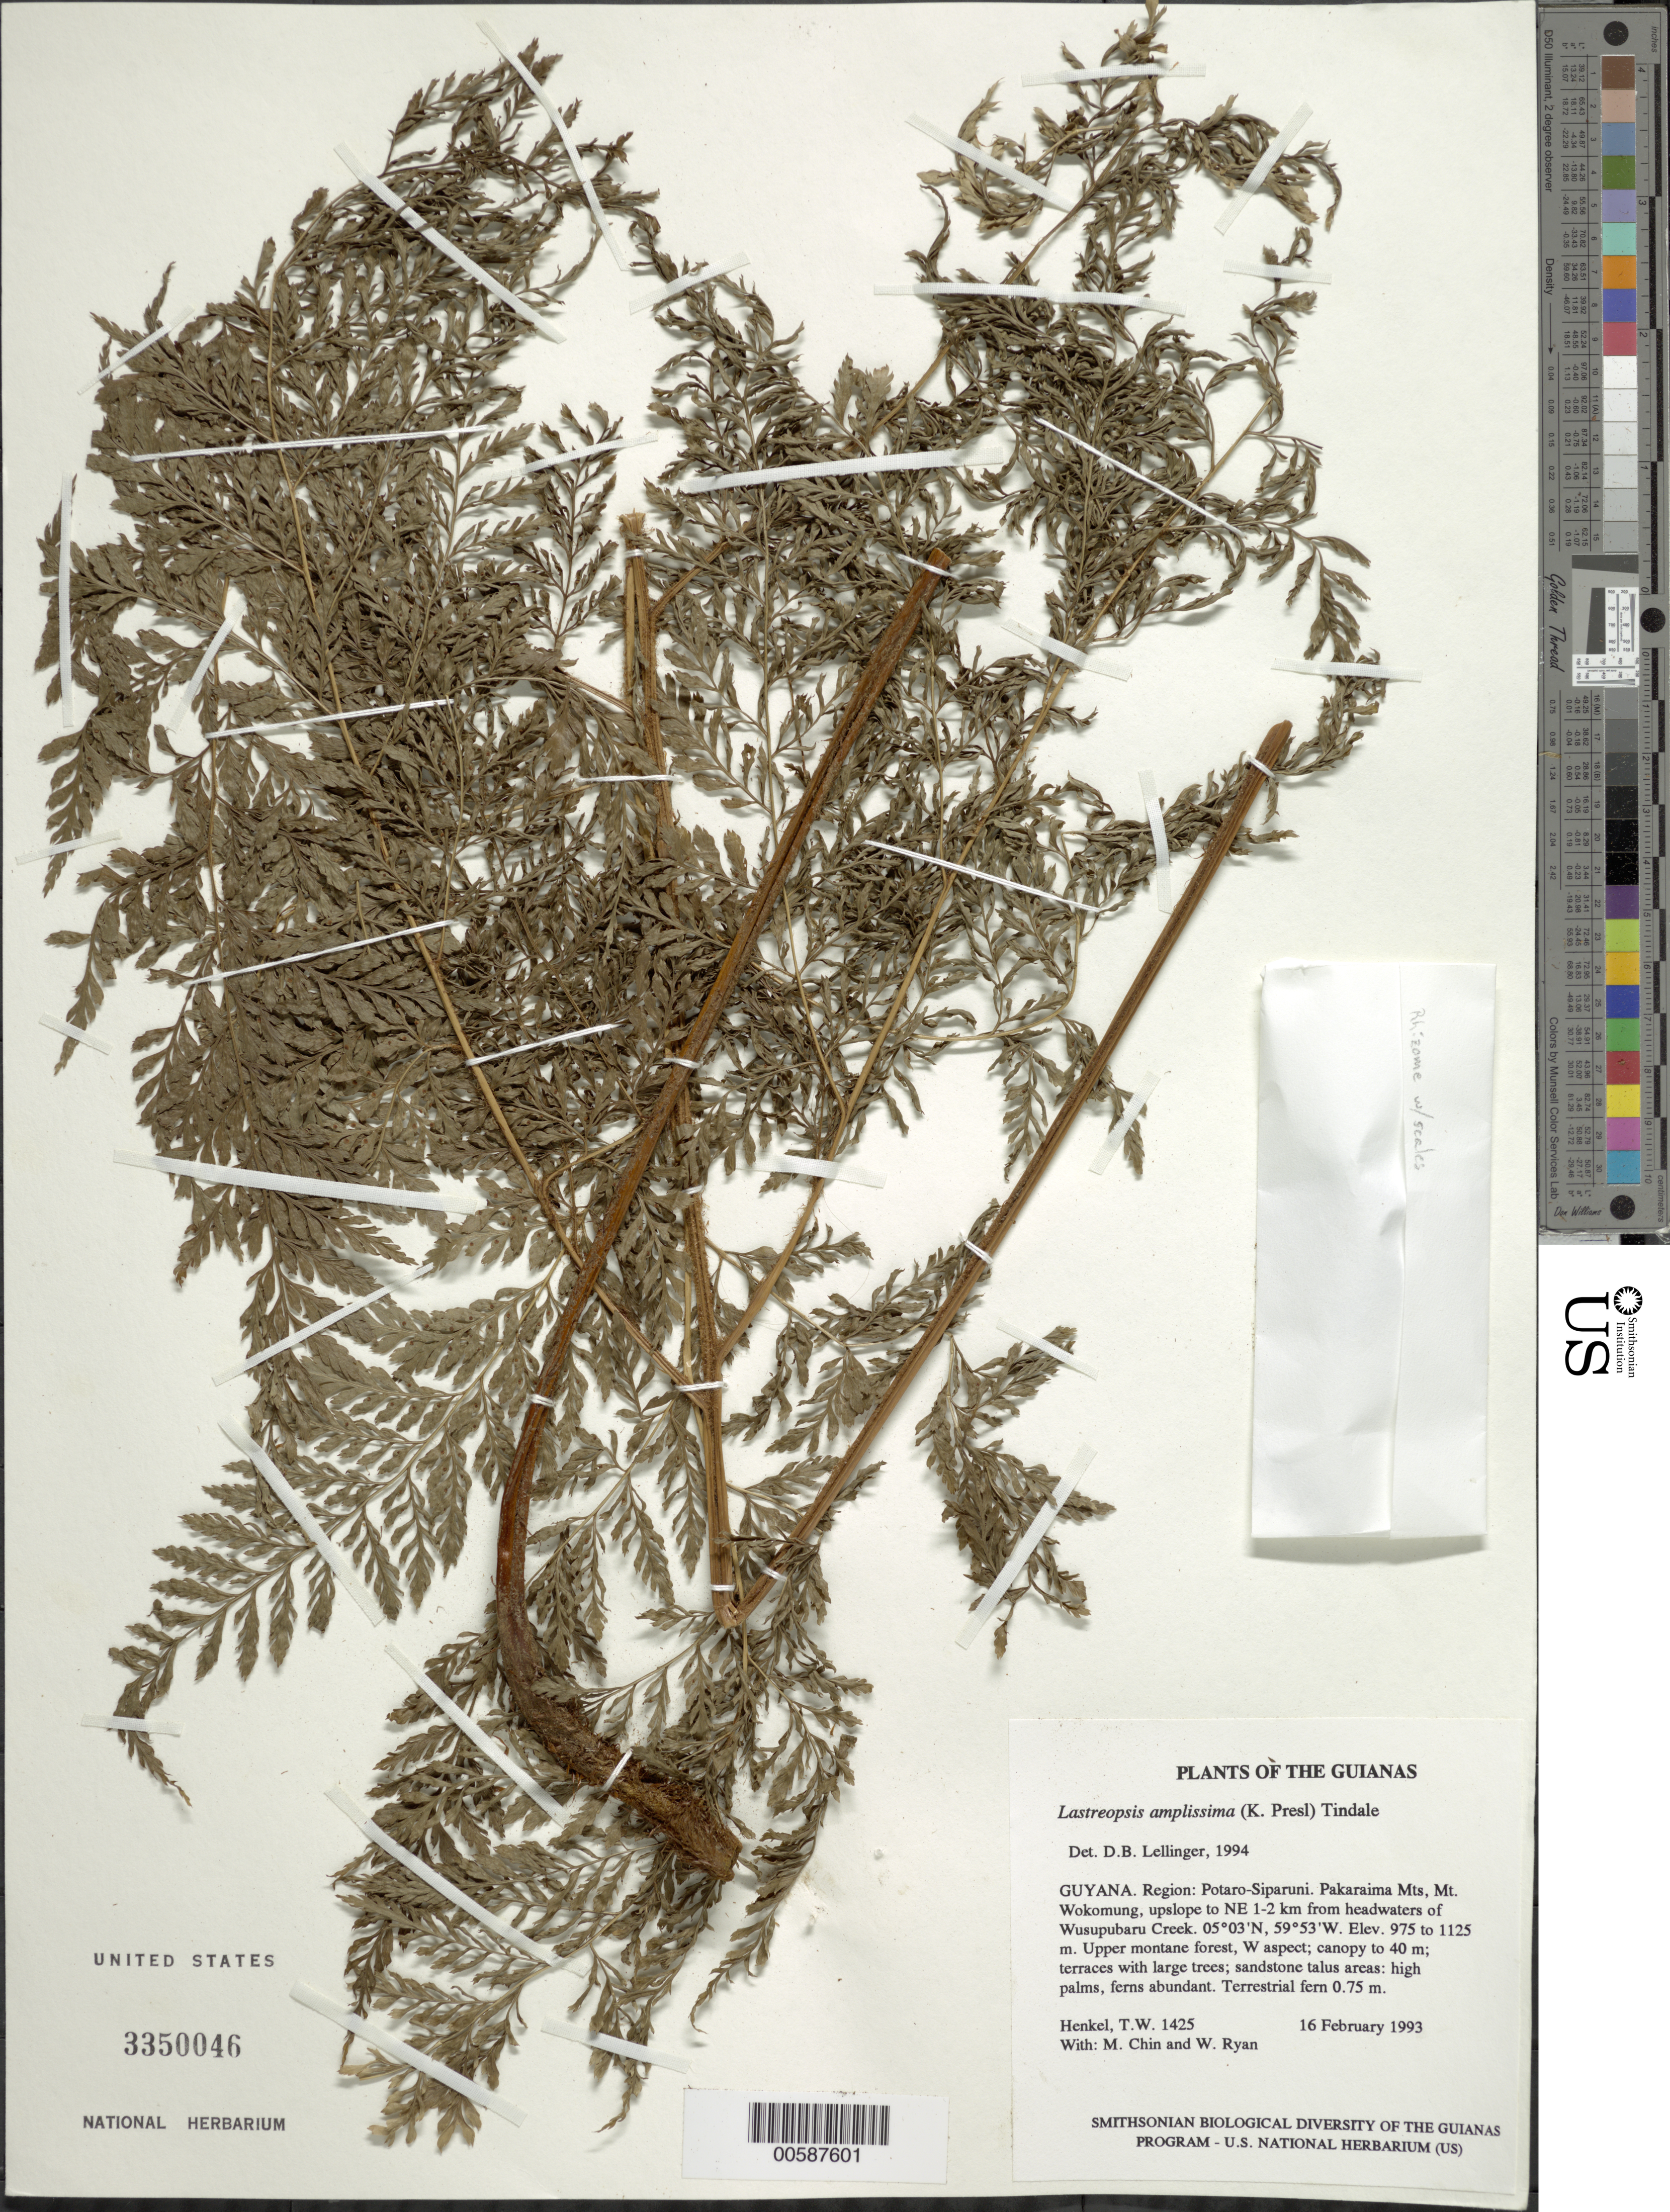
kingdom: Plantae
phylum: Tracheophyta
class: Polypodiopsida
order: Polypodiales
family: Dryopteridaceae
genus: Lastreopsis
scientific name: Lastreopsis amplissima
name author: (C. Presl) Tindale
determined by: Lellinger, David B., (BOT), Smithsonian Institution - National Museum of Natural History (UNITED STATES)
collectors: T. Henkel, M. Chin & W. Ryan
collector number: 1425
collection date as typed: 16 February 1993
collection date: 1993-02-16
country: Guyana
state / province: Potaro-Siparuni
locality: Pakaraima Mts, Mt. Wokomung, upslope to NE 1-2 km from headwaters of Wusupubaru Creek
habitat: Upper montane forest, W aspect; canopy to 40 m; terraces with large trees; sandstone talus areas: high palms, ferns abundant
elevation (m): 975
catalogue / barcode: US 3350046